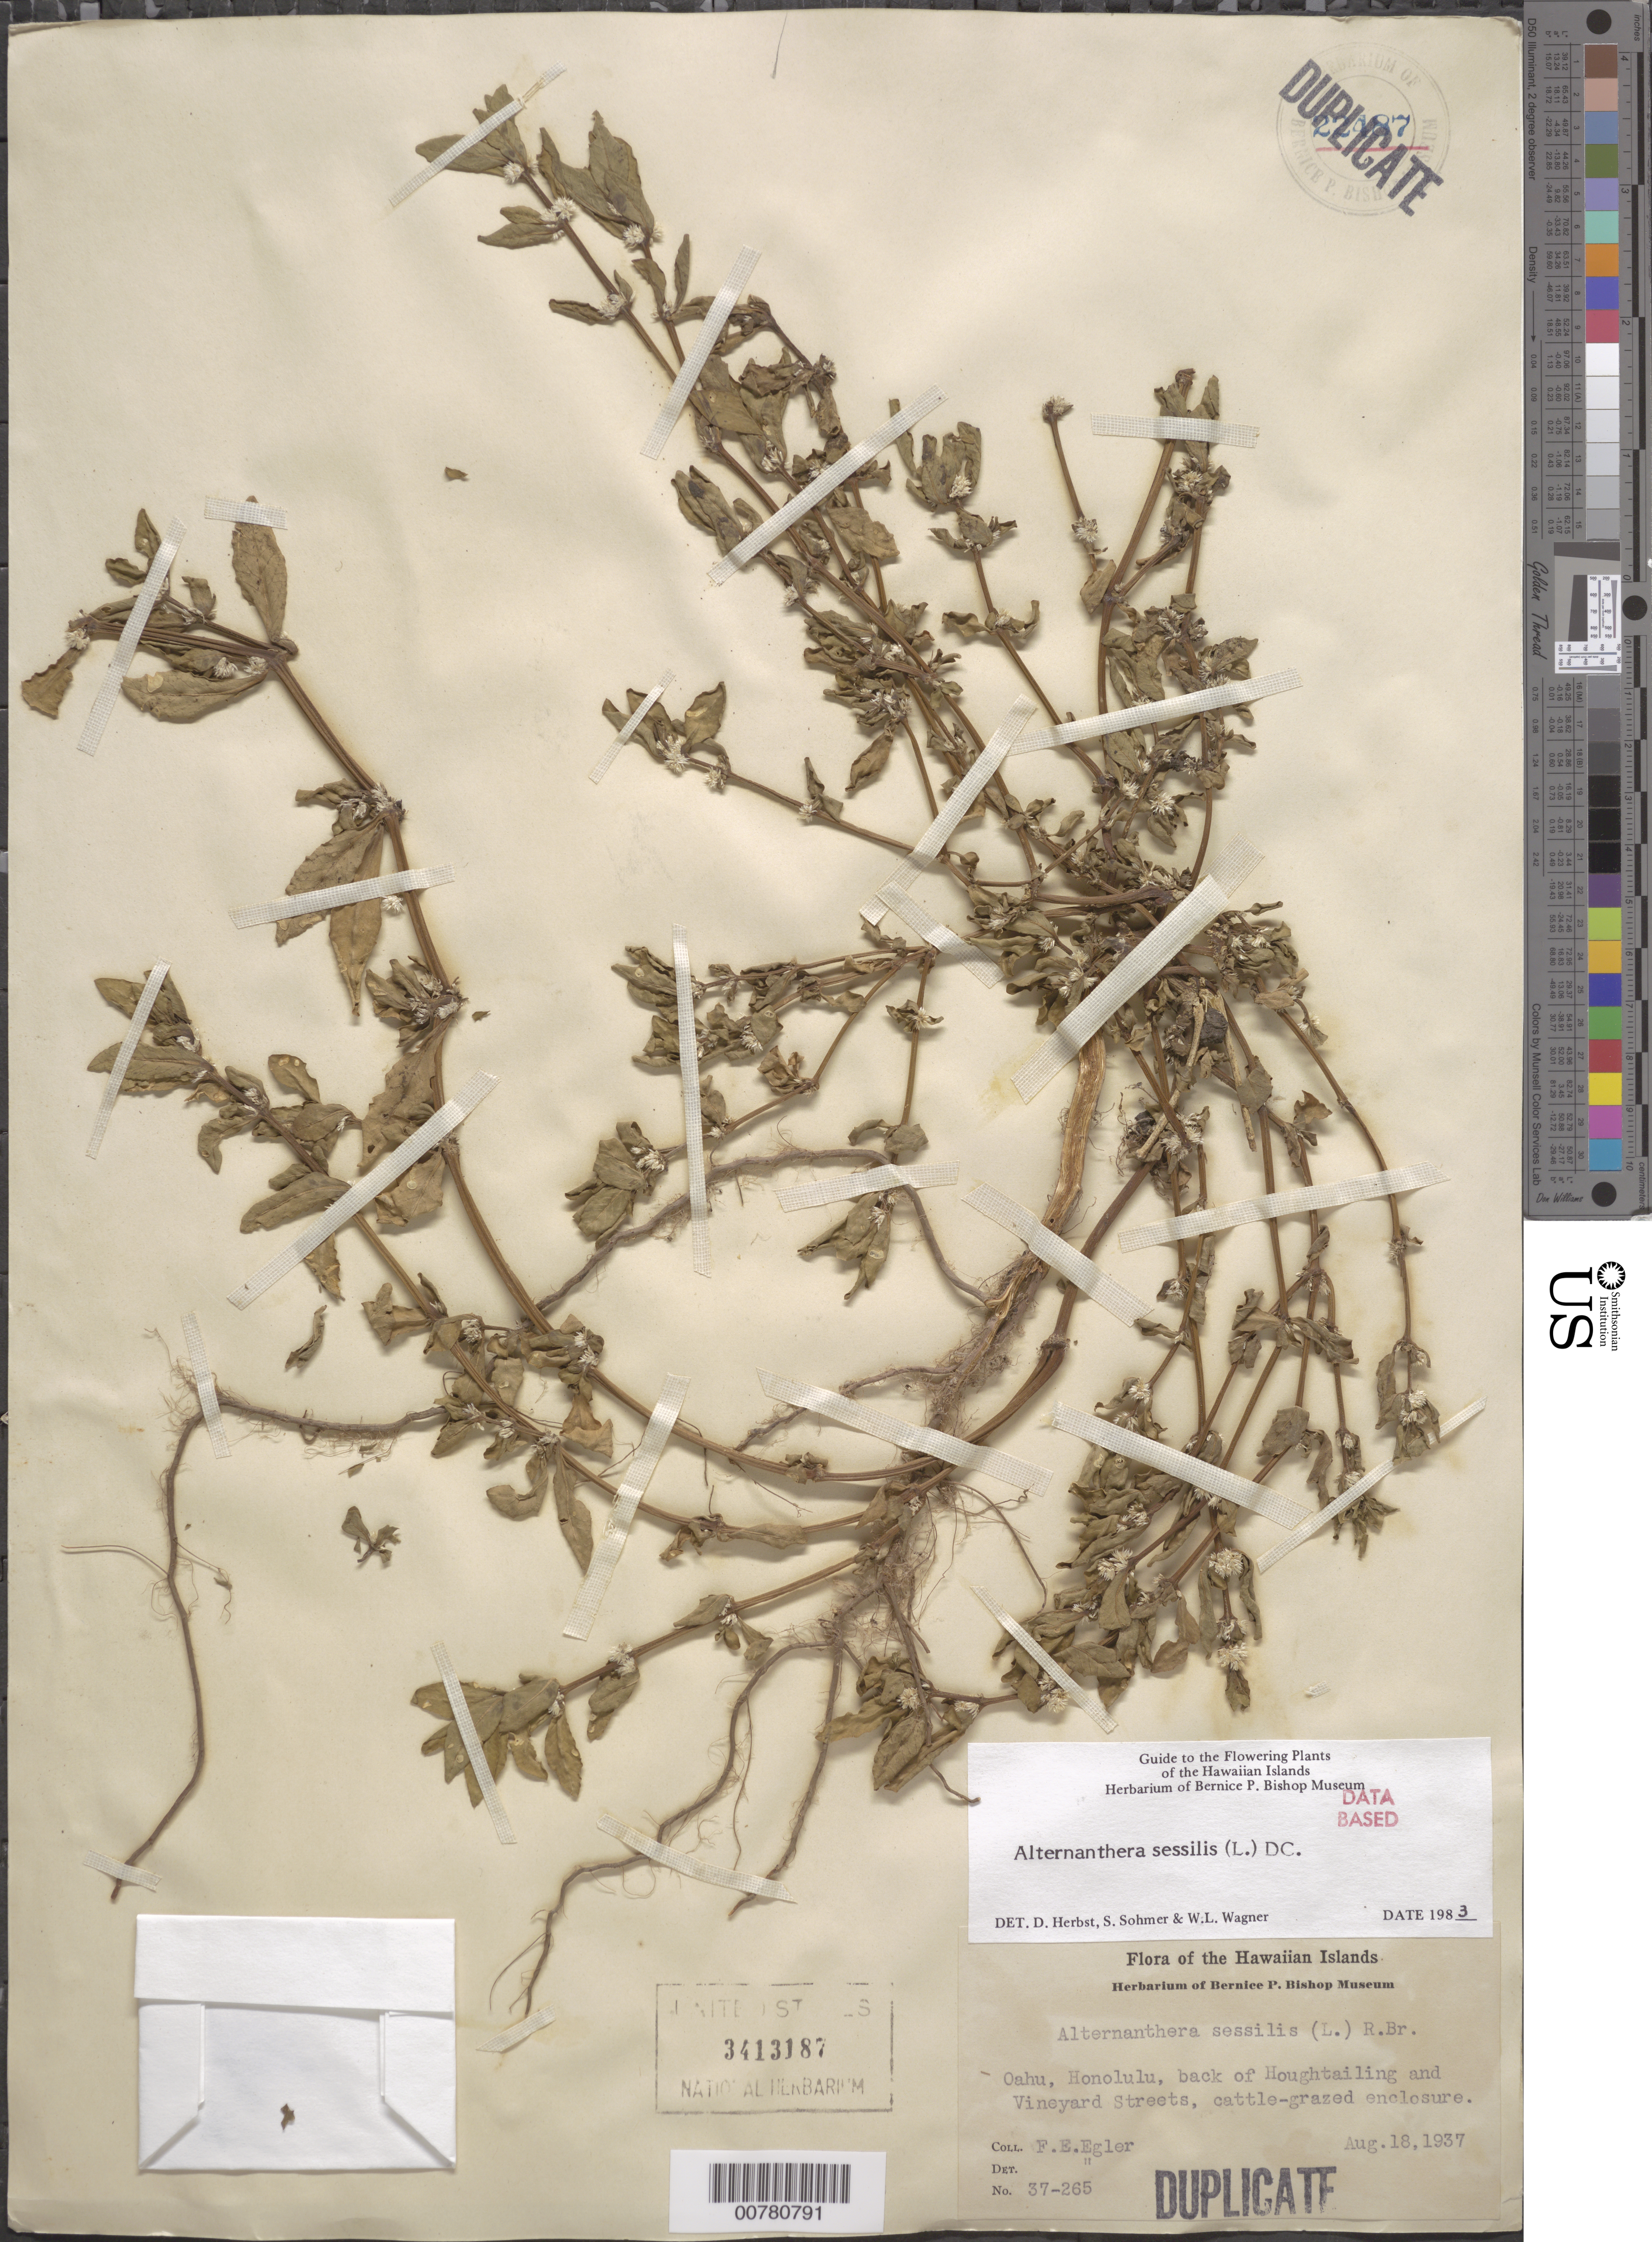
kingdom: Plantae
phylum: Tracheophyta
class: Magnoliopsida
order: Caryophyllales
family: Amaranthaceae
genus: Alternanthera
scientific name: Alternanthera sessilis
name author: (L.) DC.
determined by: Herbst, D. R.; Sohmer, S. H.; Wagner, W. L.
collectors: F. Egler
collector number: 37-265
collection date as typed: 18 Aug 1937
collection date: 1937-08-18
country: United States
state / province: Hawaii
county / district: Honolulu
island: Oahu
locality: Honolulu, back of Houghtailing and Vineyard Streets, cattle-grazed enclosure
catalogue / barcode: US 3413187